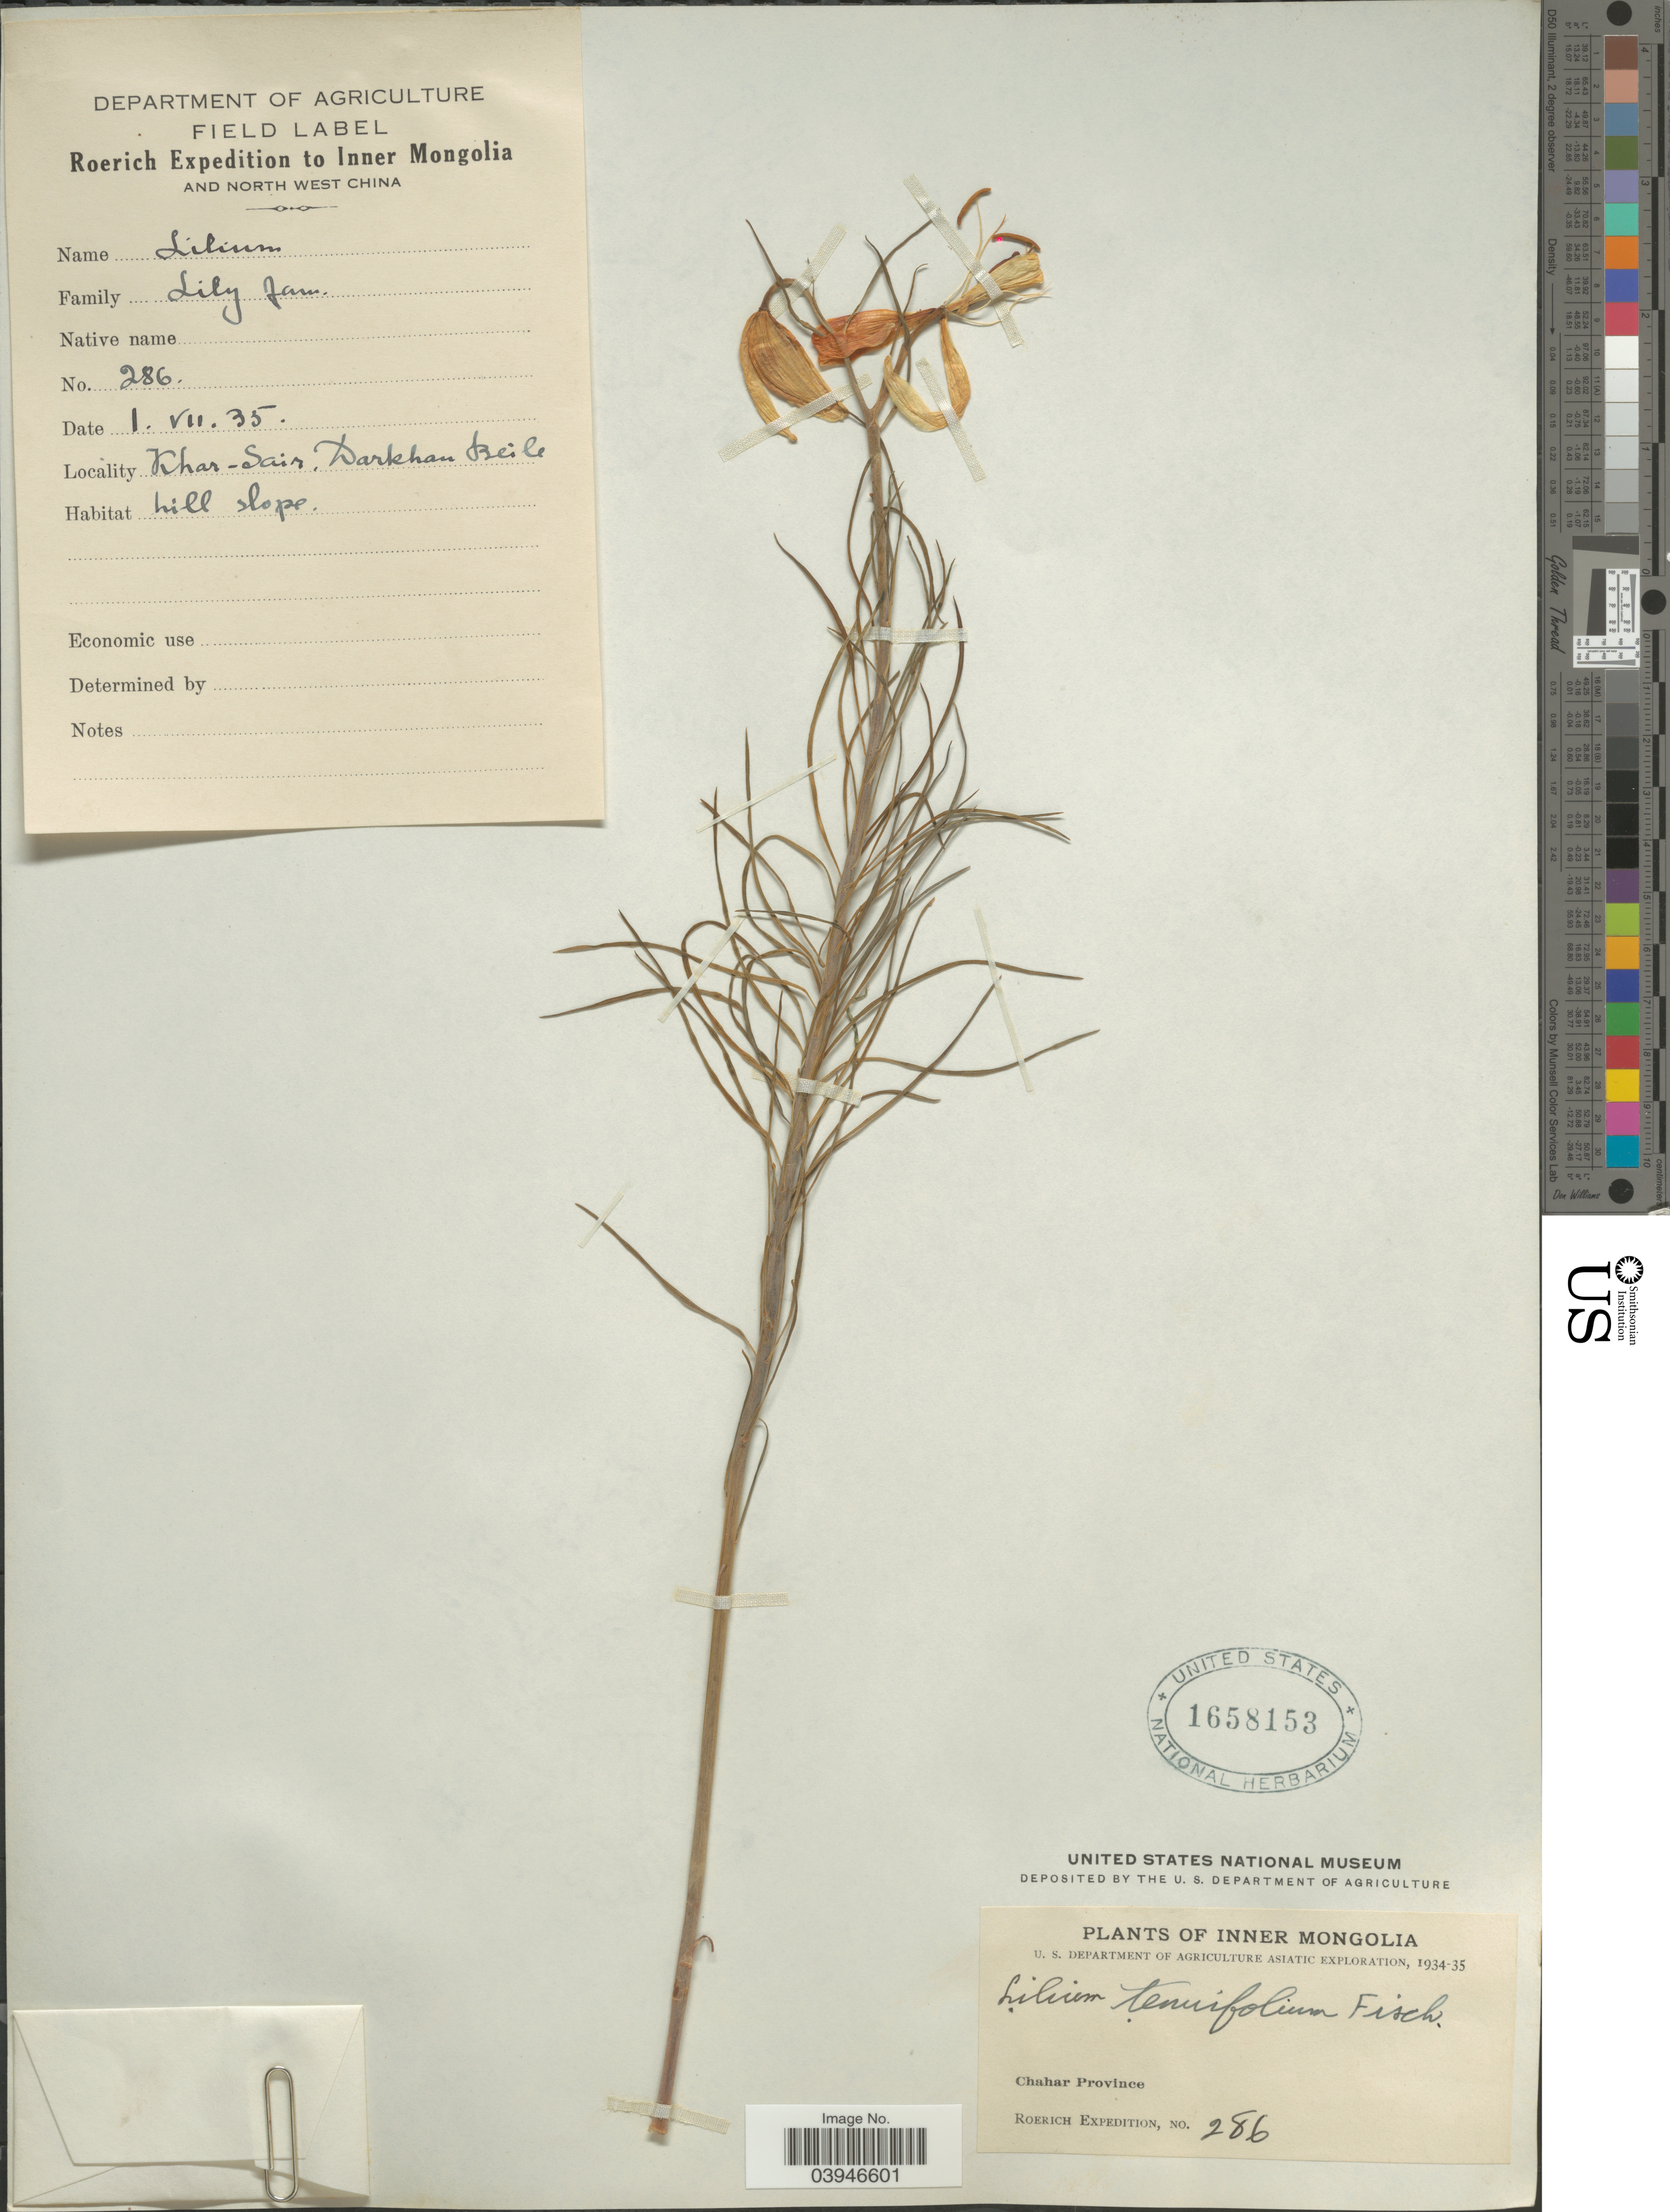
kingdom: Plantae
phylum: Tracheophyta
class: Liliopsida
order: Liliales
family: Liliaceae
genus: Lilium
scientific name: Lilium tenuifolium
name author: Fisch. ex Hook. f.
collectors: Roerich Expedition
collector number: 286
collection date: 1935-07-01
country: China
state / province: Nei Monggol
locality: Inner Mongolia. Chahar Province. Mountains N.E. of Batu Khalga. Hill top. Kahr-Sair. Darkhan Beile hill slope.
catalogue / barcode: US 1658153